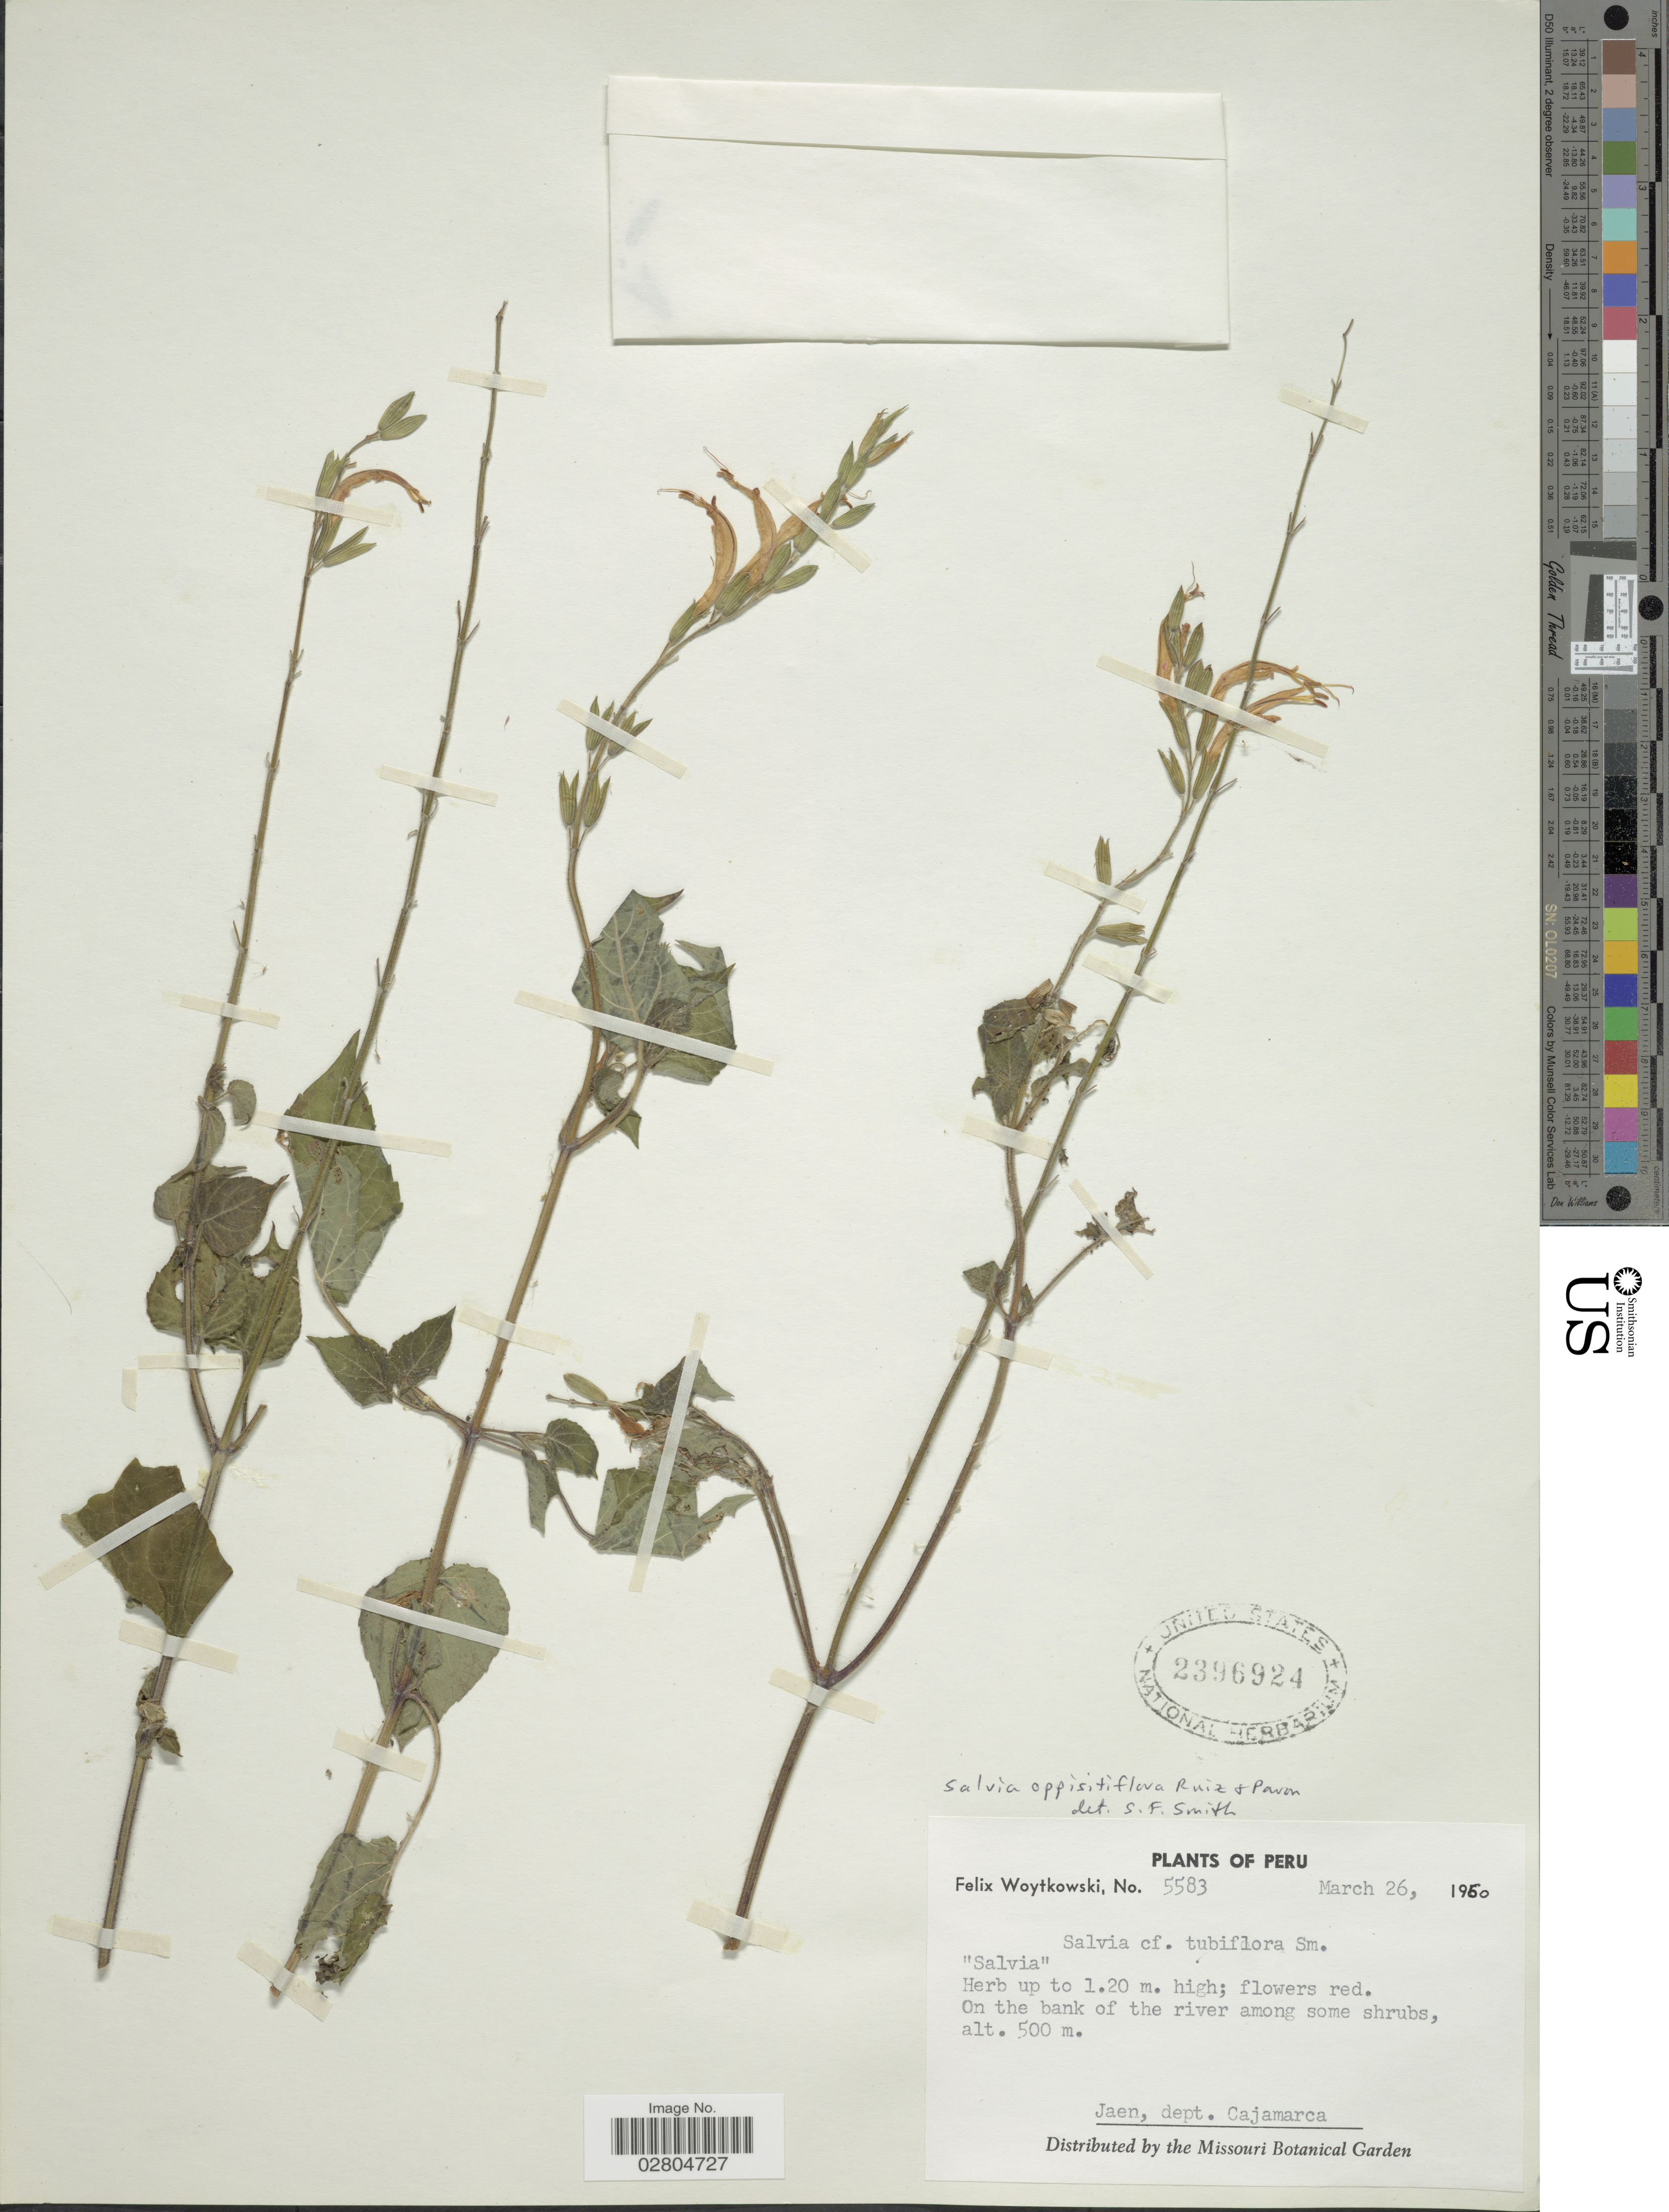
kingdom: Plantae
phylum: Tracheophyta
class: Magnoliopsida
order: Lamiales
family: Lamiaceae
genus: Salvia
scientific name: Salvia oppositiflora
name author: Ruiz & Pav.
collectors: F. Woytkowski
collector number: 5583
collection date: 1950-03-26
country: Peru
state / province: Cajamarca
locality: Jaen, dept. Cajamarca.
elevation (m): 500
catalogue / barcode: US 2396924